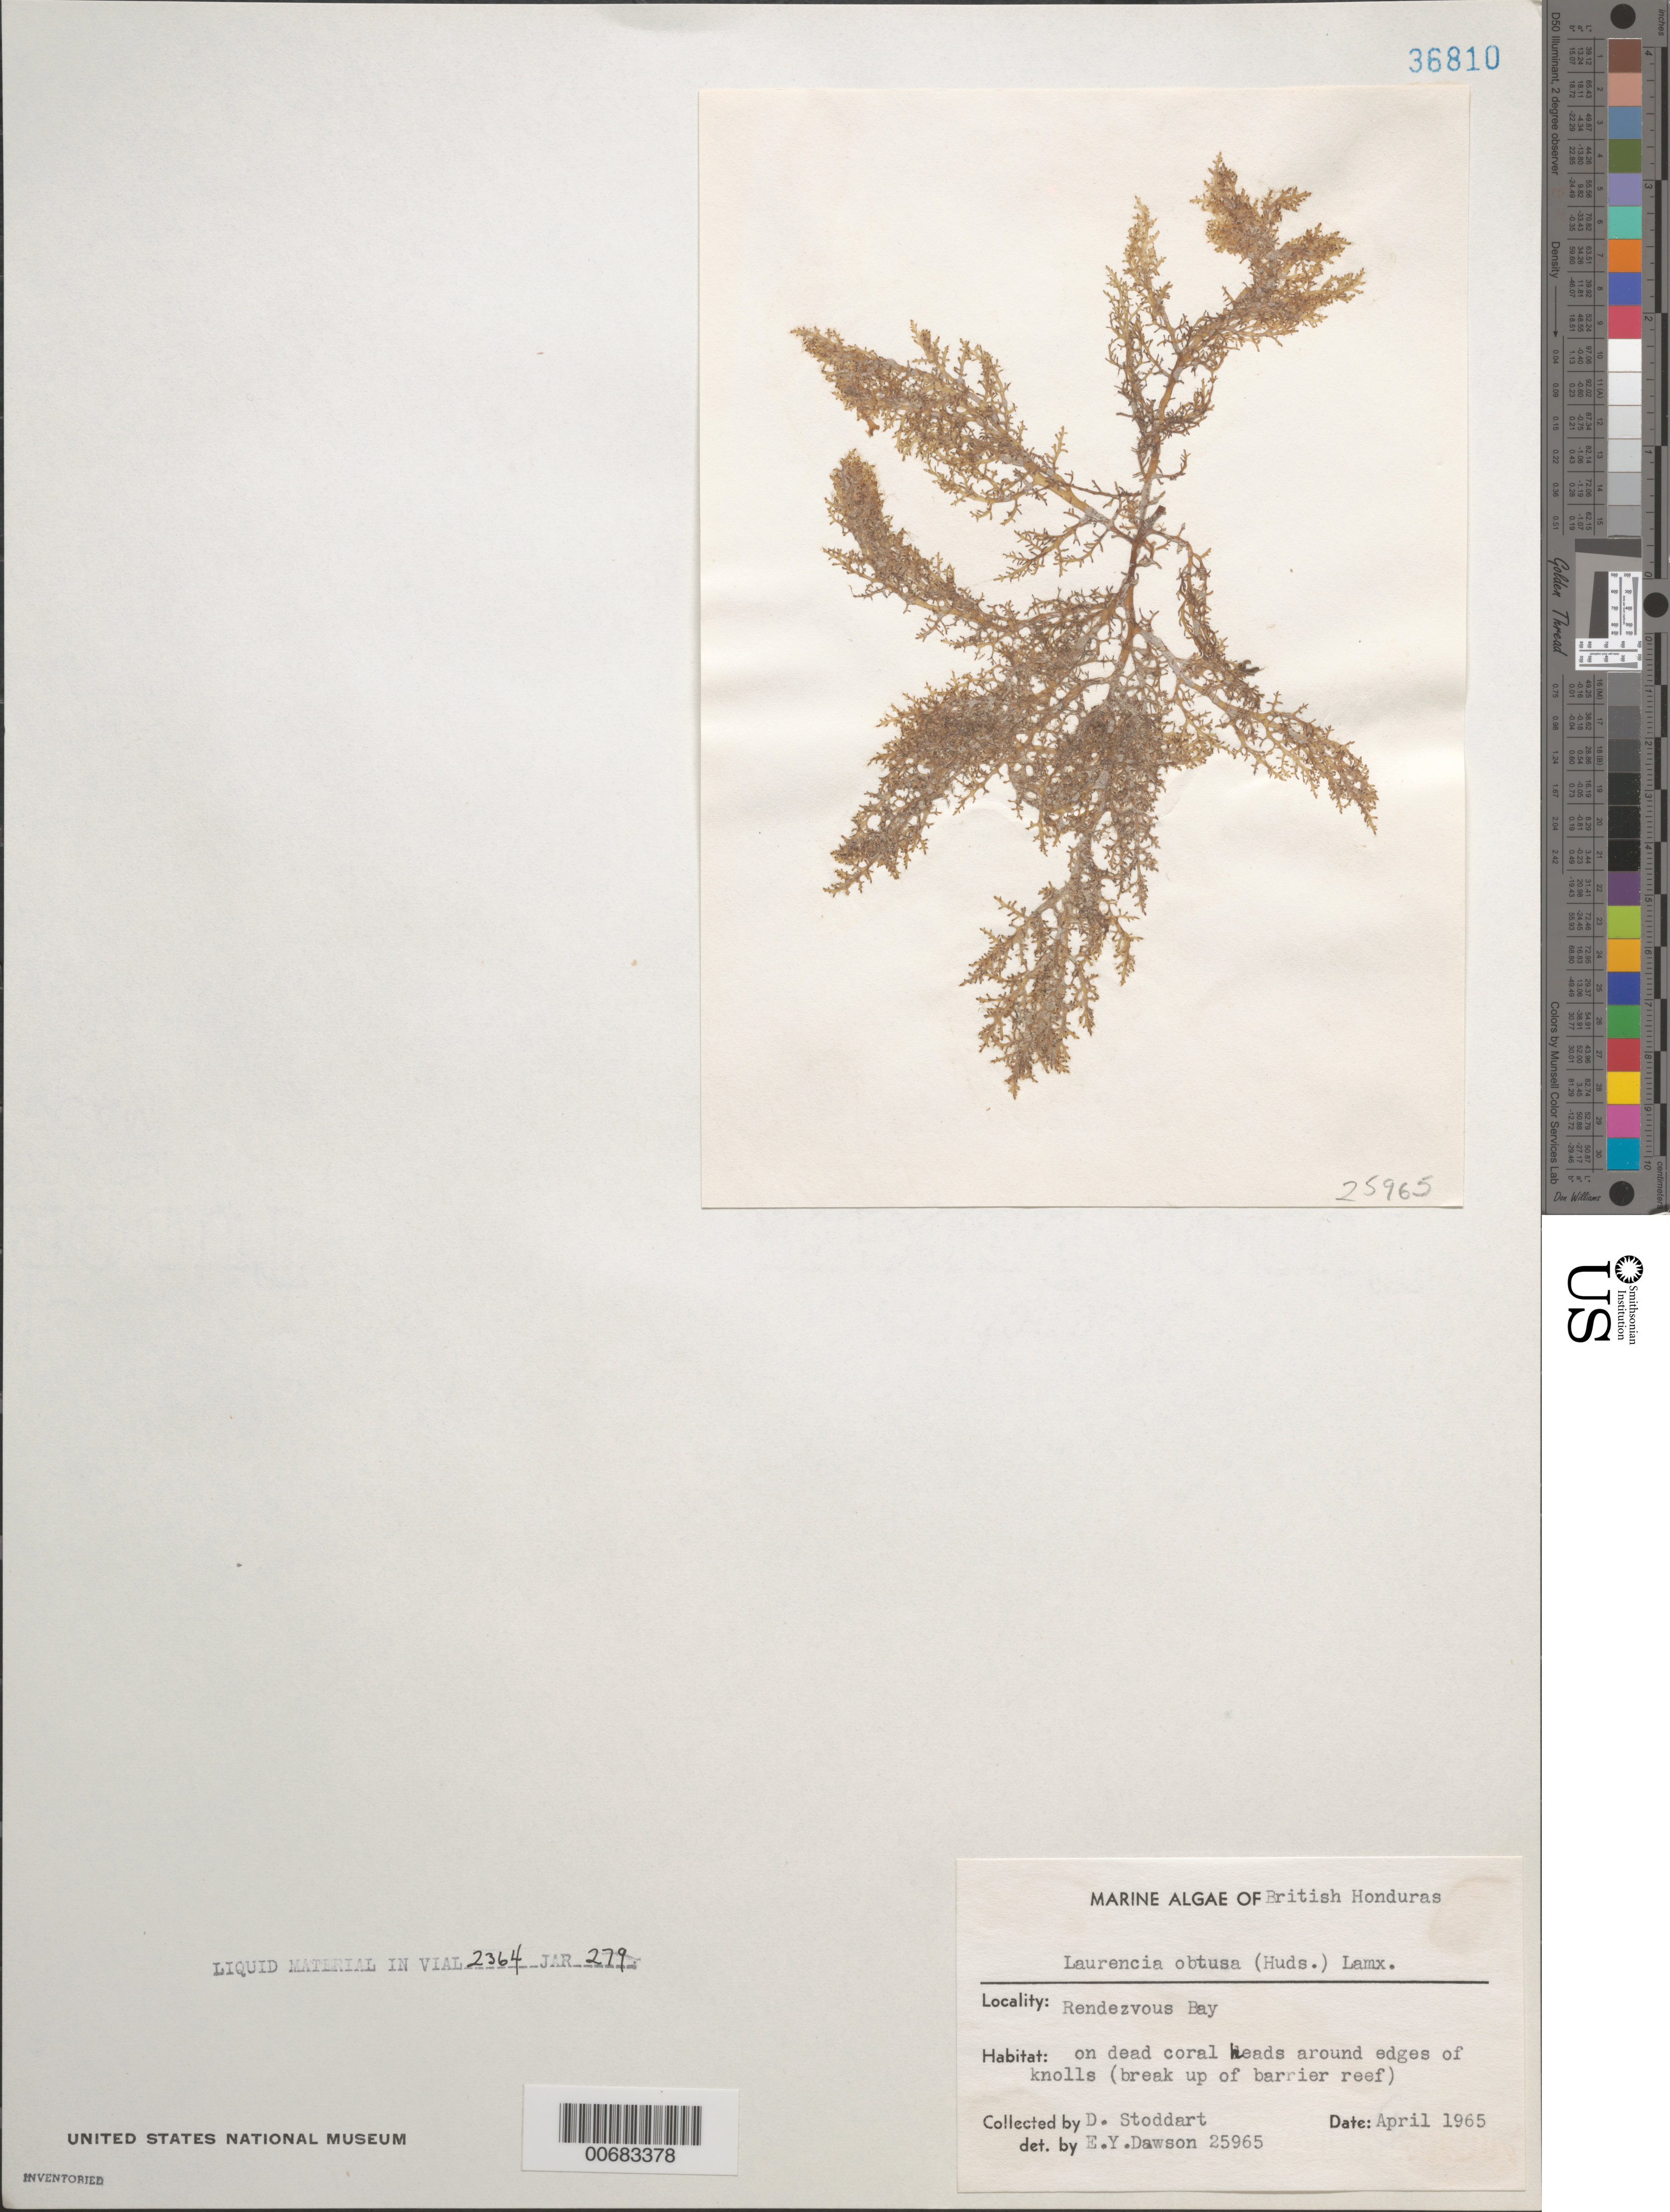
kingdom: Plantae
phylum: Rhodophyta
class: Florideophyceae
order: Ceramiales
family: Rhodomelaceae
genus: Laurencia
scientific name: Laurencia obtusa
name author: (Huds.) J.V.Lamouroux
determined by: Dawson, E. Y.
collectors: D. Stoddart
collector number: EYD 25965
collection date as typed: Apr 1965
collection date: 1965-04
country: Belize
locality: Rendezvous Bay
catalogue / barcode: US 36810